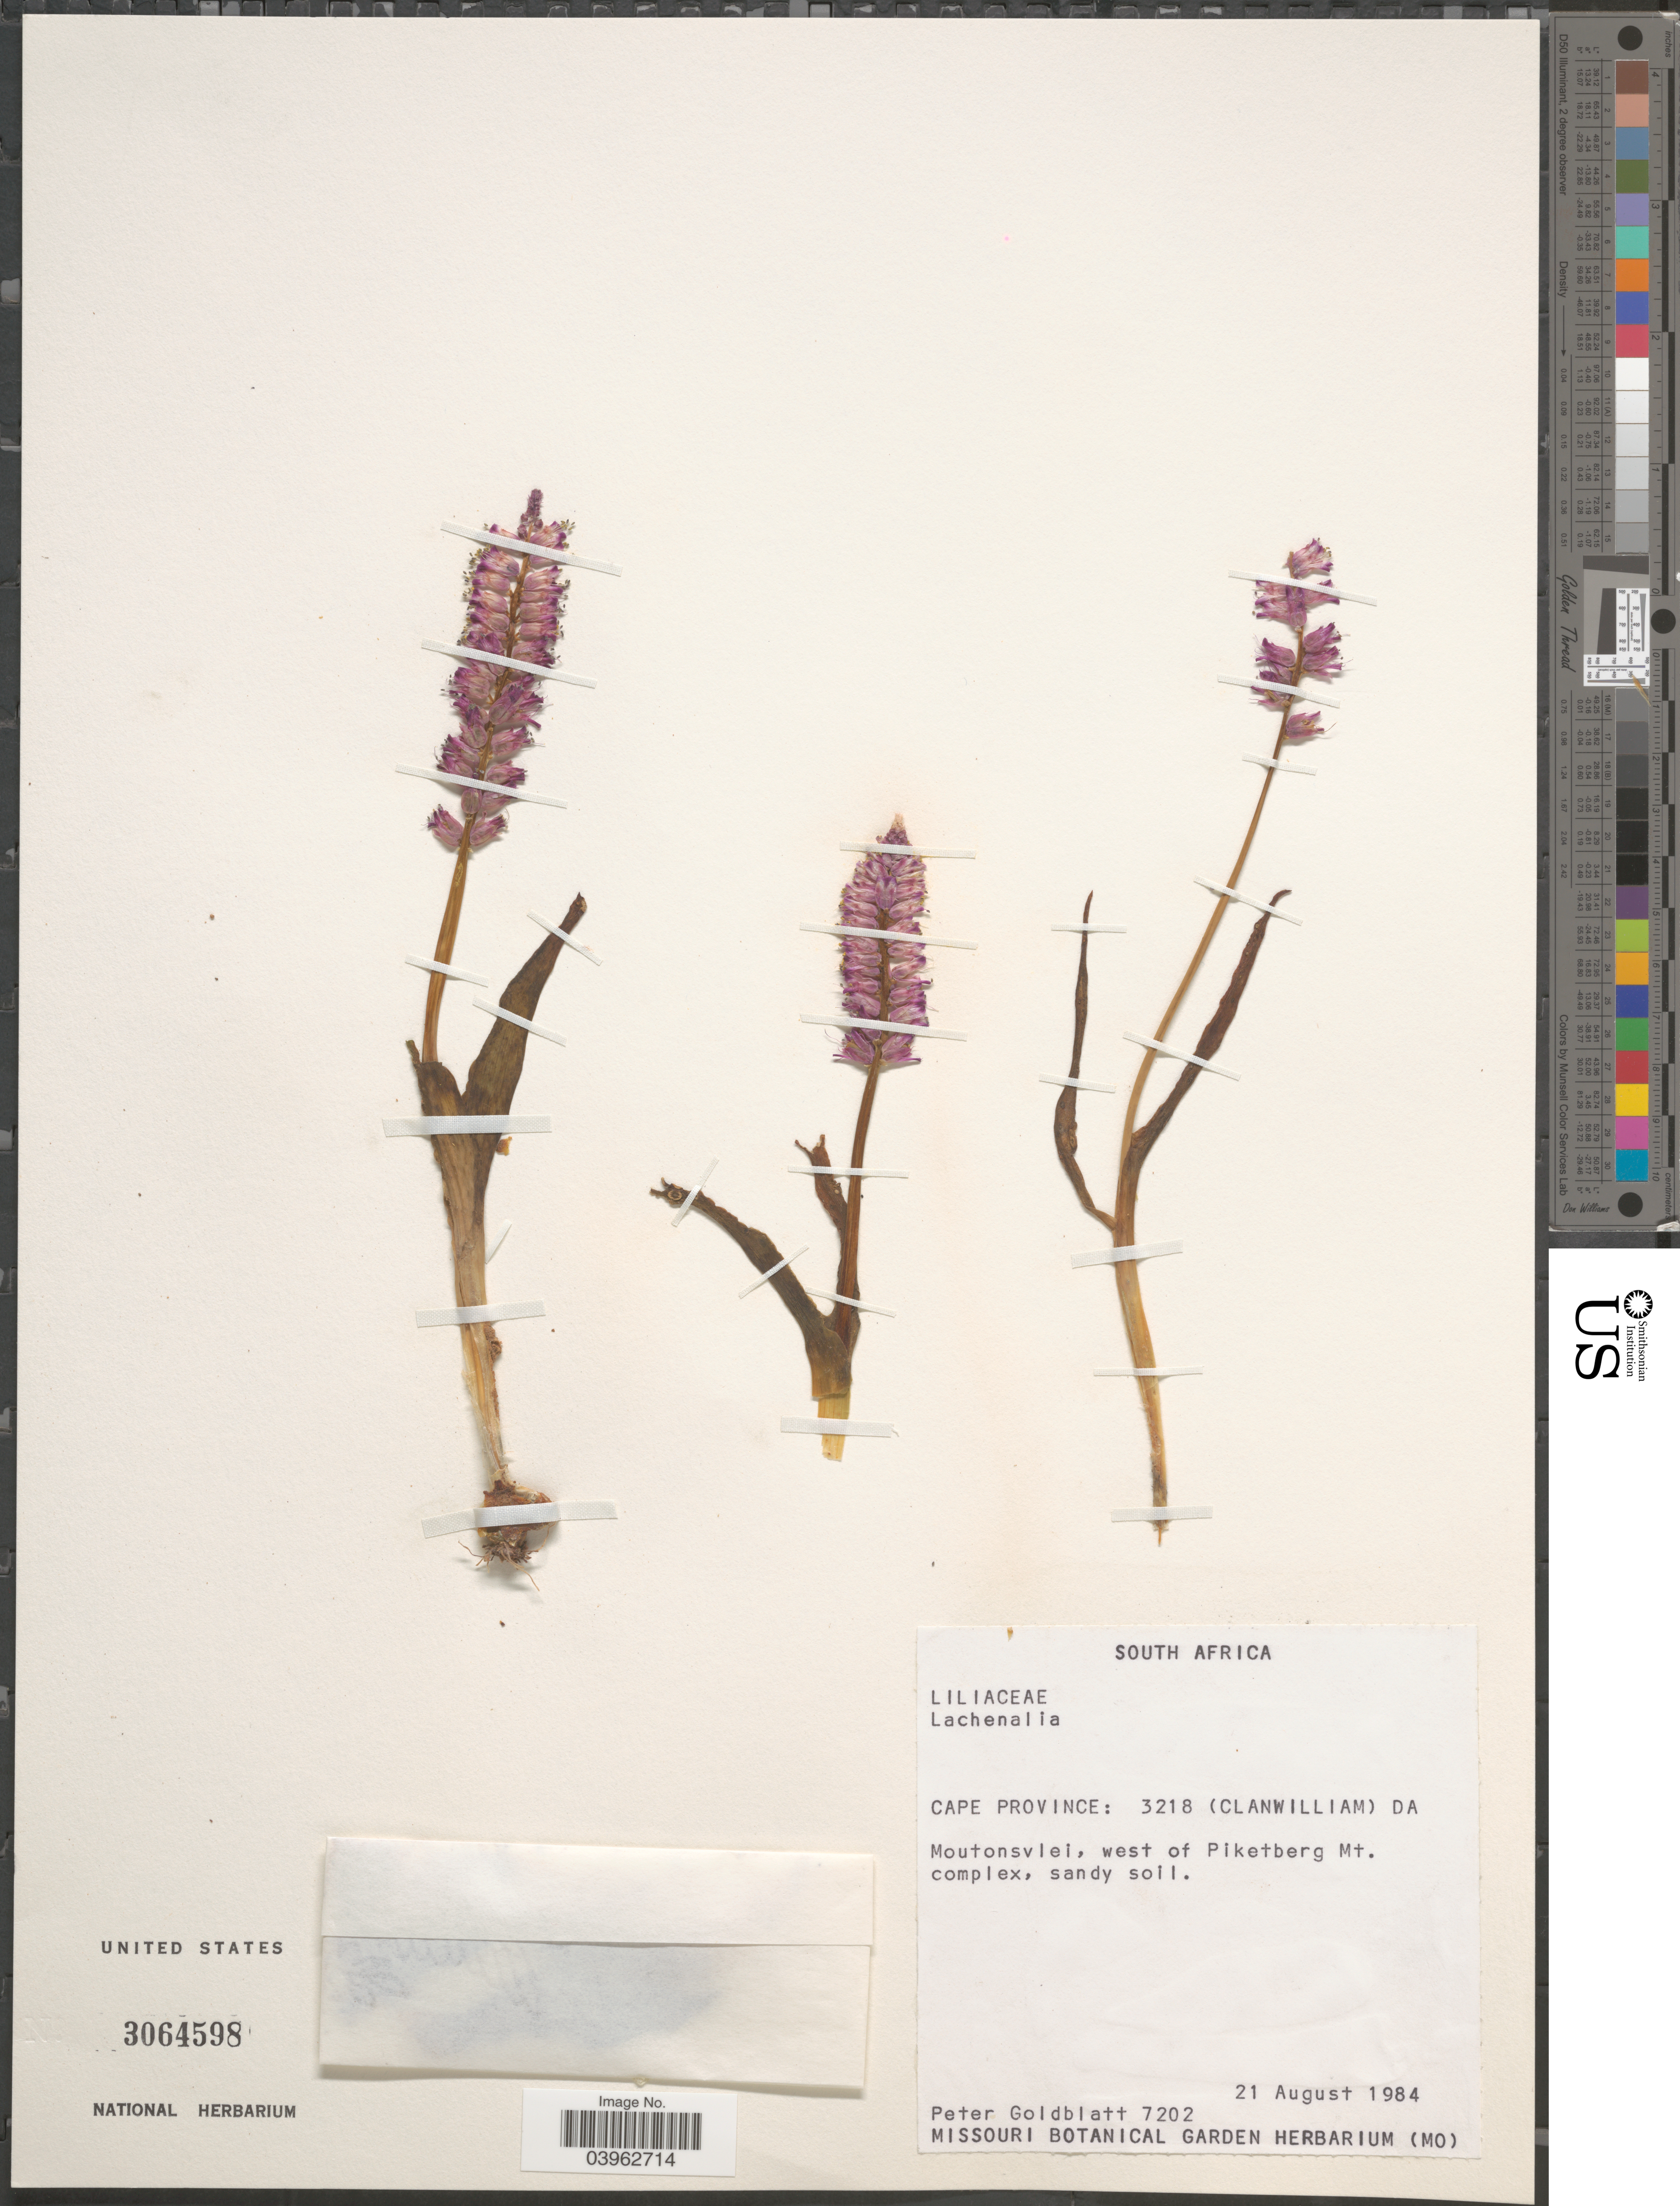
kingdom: Plantae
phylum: Tracheophyta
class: Liliopsida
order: Asparagales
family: Asparagaceae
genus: Lachenalia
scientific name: Lachenalia sp.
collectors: P. Goldblatt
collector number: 7202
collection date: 1984-08-21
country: South Africa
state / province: Western Cape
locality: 3218 (Clanwilliam) DA. Moutonvlei, west of Piketberg Mt.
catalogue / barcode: US 3064598